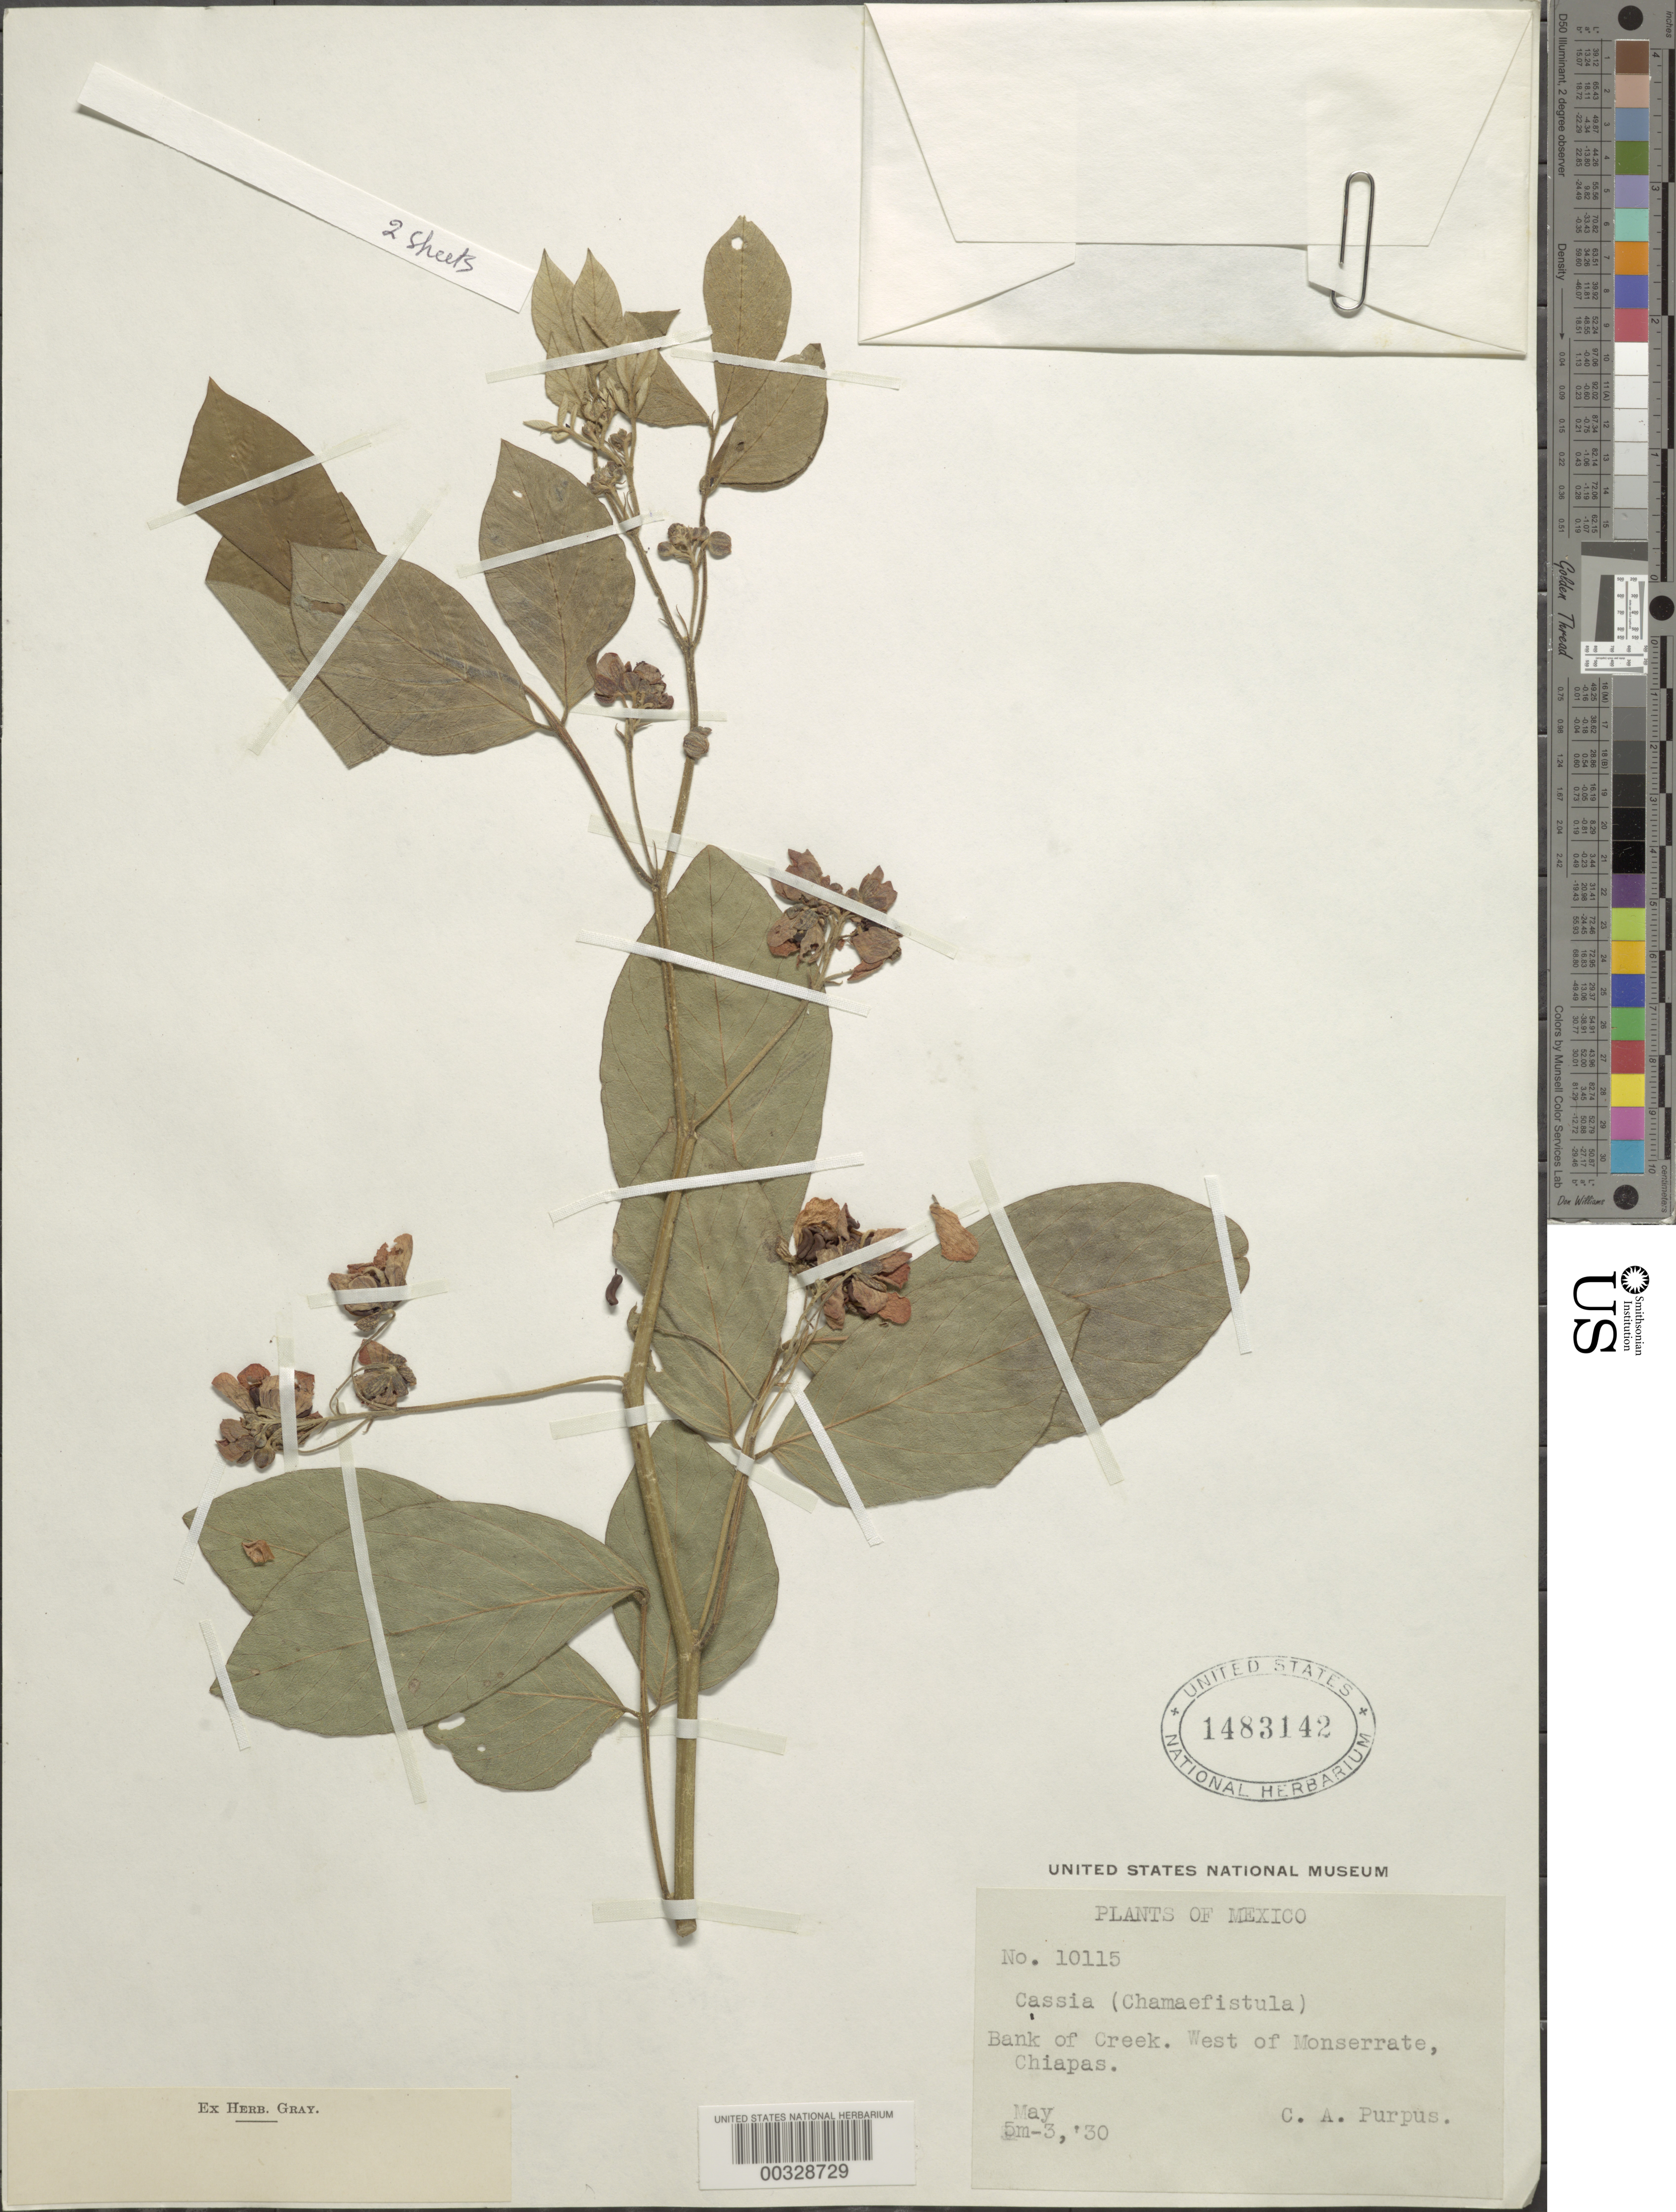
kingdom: Plantae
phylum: Tracheophyta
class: Magnoliopsida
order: Fabales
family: Fabaceae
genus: Senna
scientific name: Senna fruticosa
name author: (Benth.) H.S. Irwin & Barneby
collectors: C. A. Purpus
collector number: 10115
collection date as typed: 03 May 1930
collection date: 1930-05-03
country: Mexico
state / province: Chiapas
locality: W of Monserrate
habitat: Banks of the creek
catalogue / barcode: US 1483142